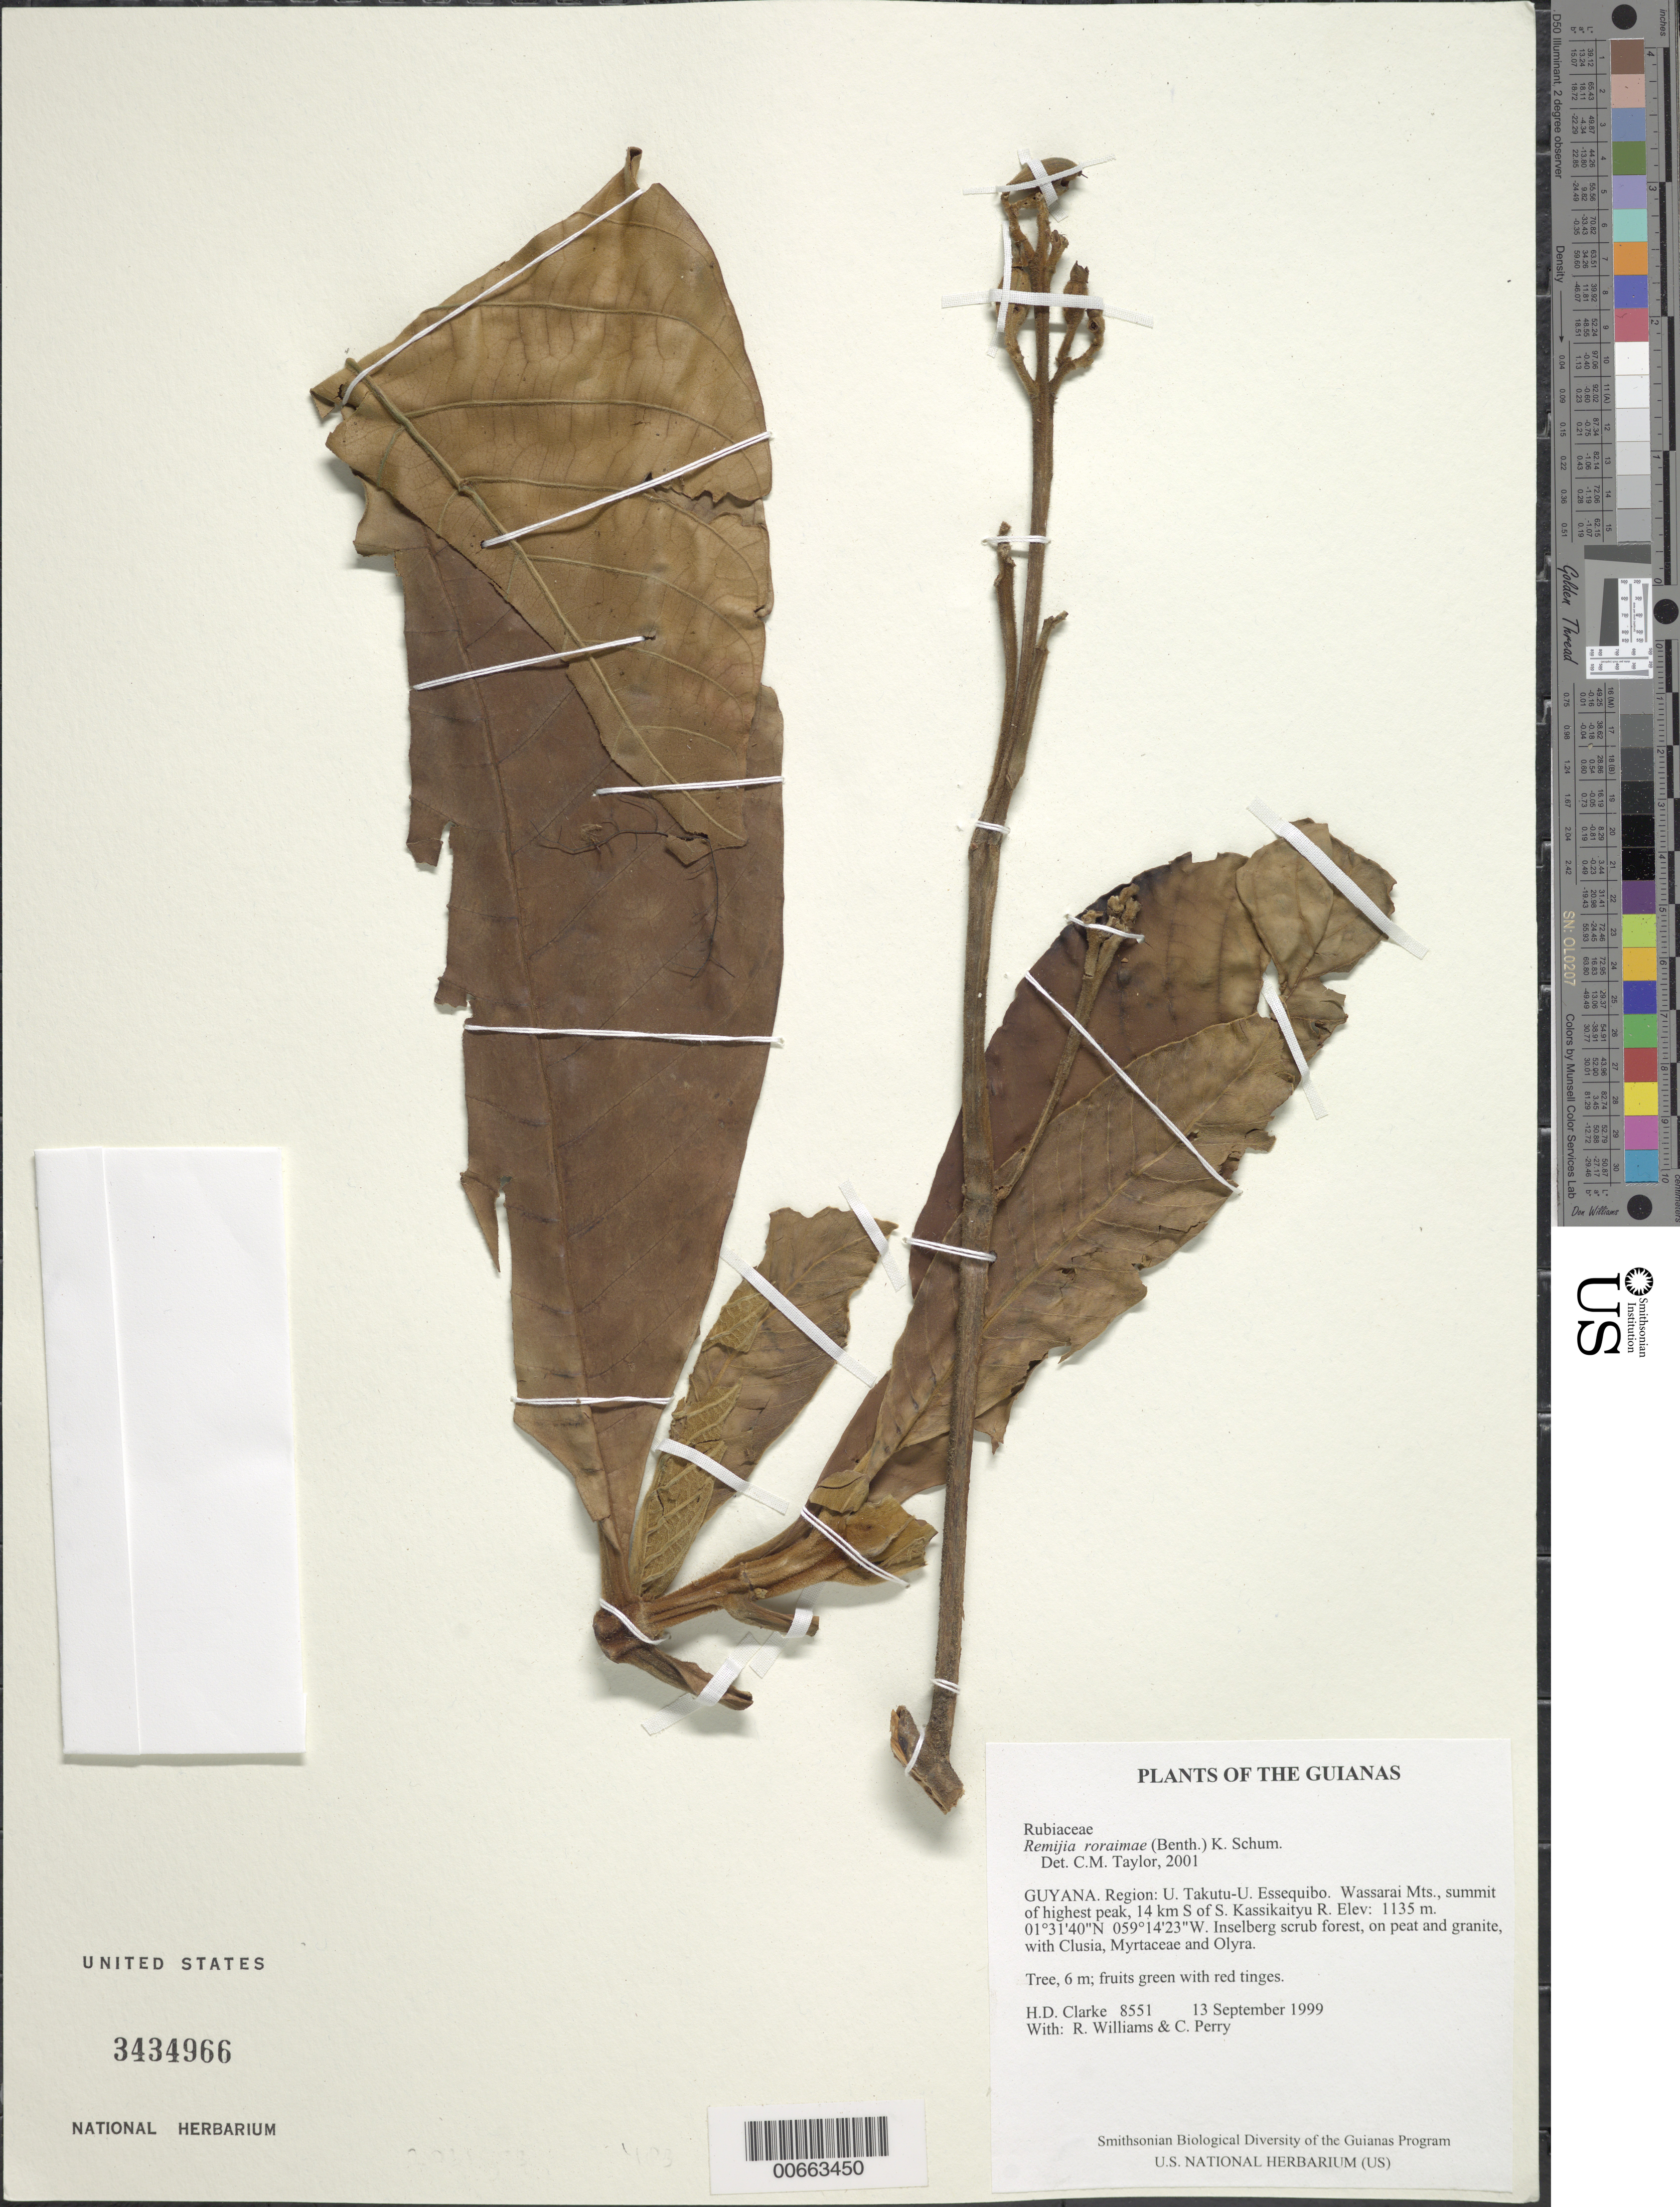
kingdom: Plantae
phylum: Tracheophyta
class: Magnoliopsida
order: Gentianales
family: Rubiaceae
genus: Remijia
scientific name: Remijia roraimae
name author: (Benth.) K. Schum.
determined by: Taylor, Charlotte M.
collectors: H. D. Clarke, R. Williams & C. Perry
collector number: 8551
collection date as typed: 13 September 1999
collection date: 1999-09-13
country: Guyana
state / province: U. Takutu-U. Essequibo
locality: Wassarai Mts., summit of highest peak, 14 km S of S. Kassikaityu R.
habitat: Inselberg scrub forest, on peat and granite, with Clusia, Myrtaceae and Olyra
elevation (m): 1135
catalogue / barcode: US 3434966